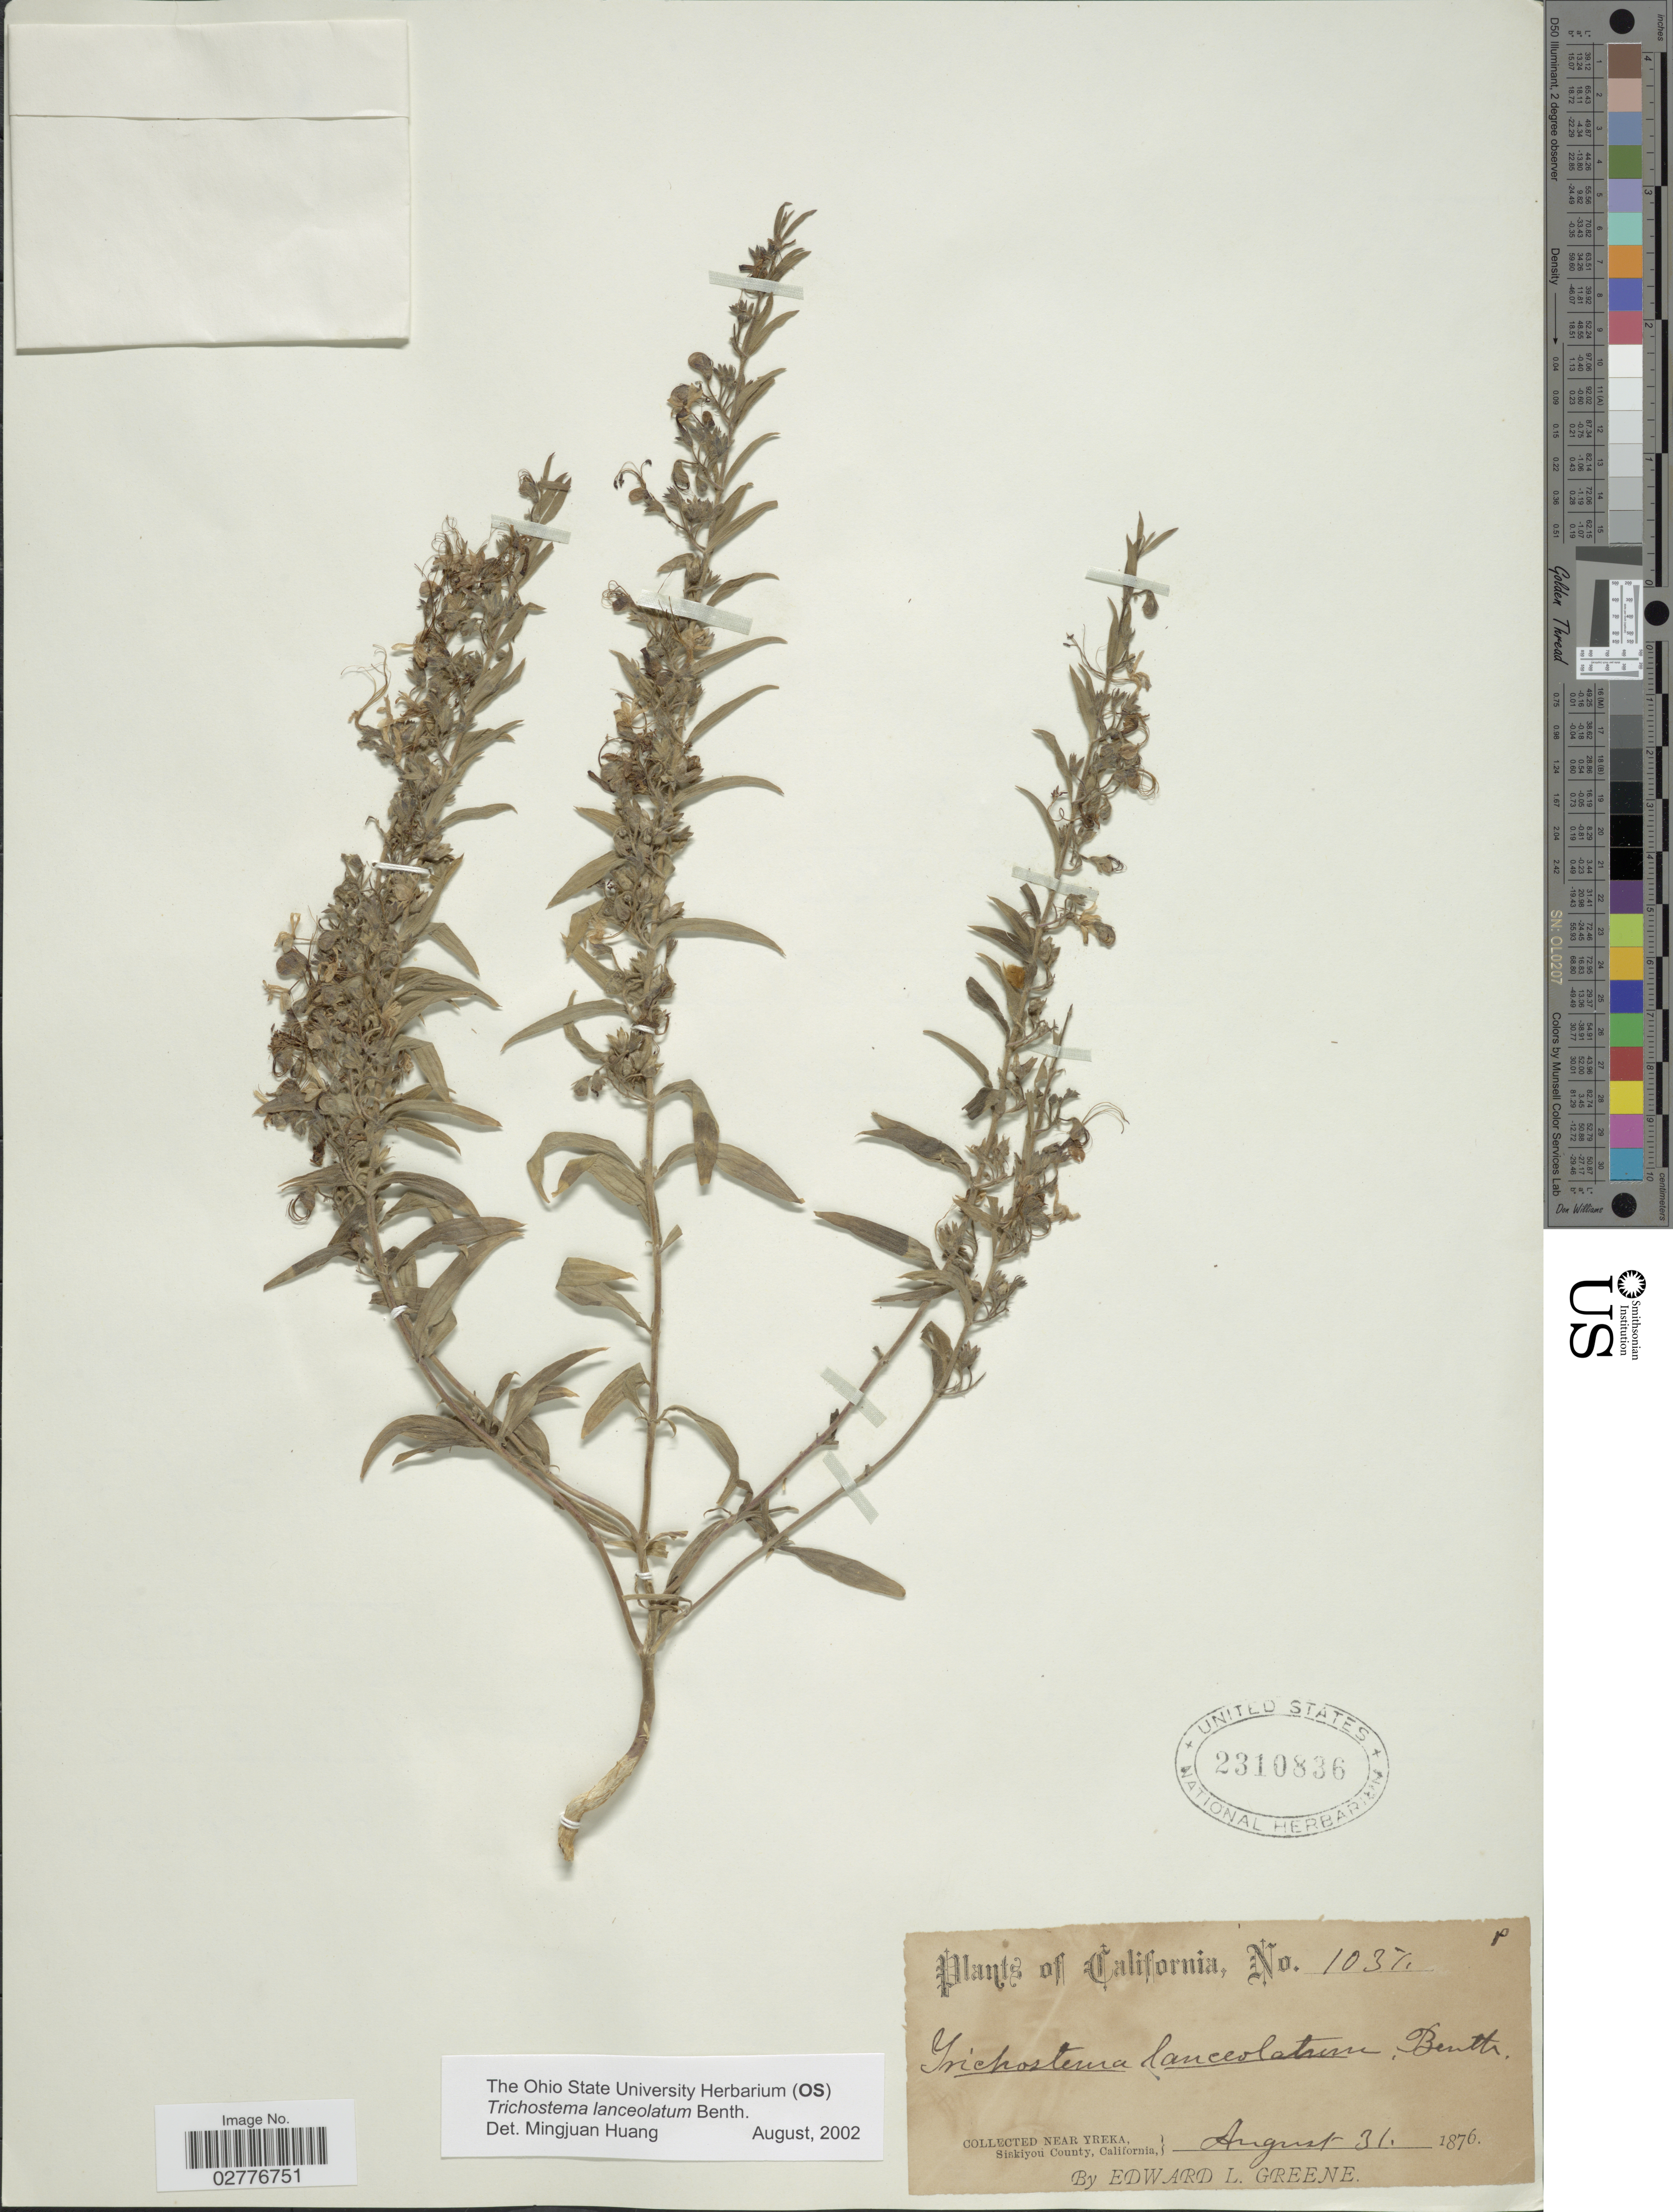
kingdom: Plantae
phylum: Tracheophyta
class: Magnoliopsida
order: Lamiales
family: Lamiaceae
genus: Trichostema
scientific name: Trichostema lanceolatum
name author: Benth.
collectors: E. L. Greene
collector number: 1037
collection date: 1876-08-31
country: United States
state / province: California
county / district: Siskiyou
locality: Near Yreka, Siskiyou County.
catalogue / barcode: US 2310836